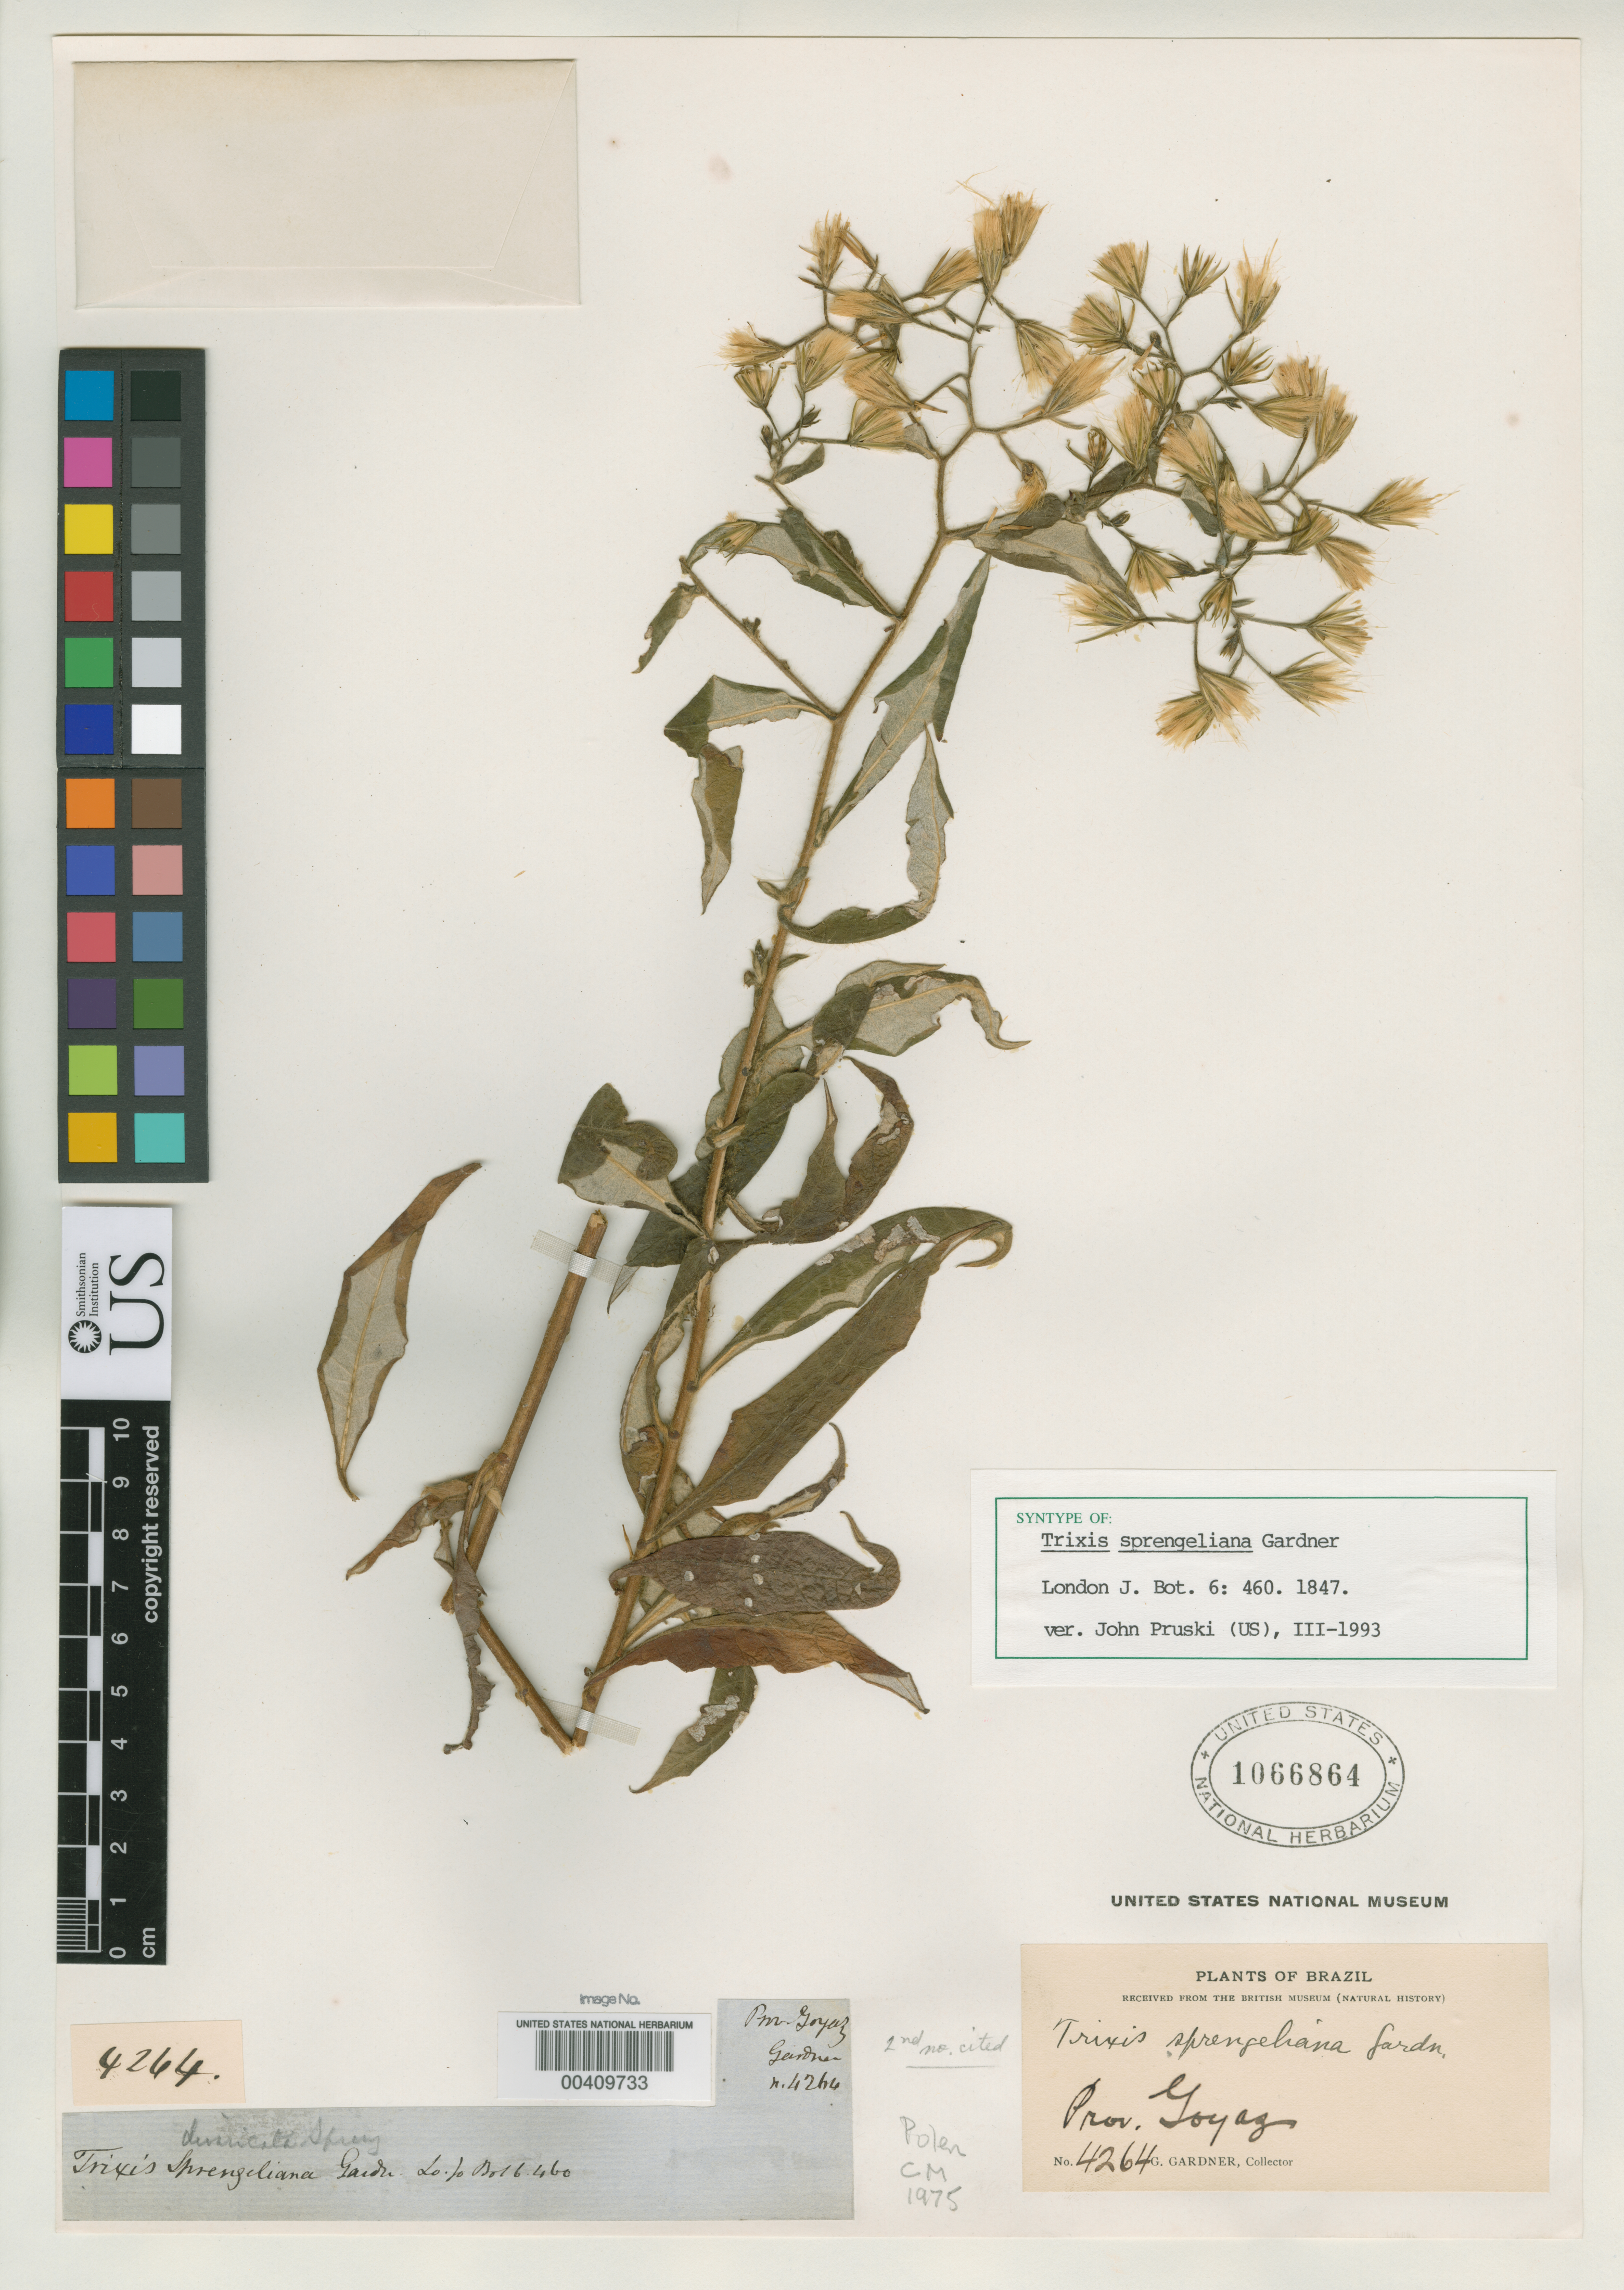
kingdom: Plantae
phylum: Tracheophyta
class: Magnoliopsida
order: Asterales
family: Asteraceae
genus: Trixis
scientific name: Trixis sprengeliana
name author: Gardner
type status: Isosyntype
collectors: G. Gardner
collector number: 4264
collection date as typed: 1840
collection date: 1840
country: Brazil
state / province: Goiás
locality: Inter Porto Imperial et Lunie, ad flum Tocantins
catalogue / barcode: US 1066864